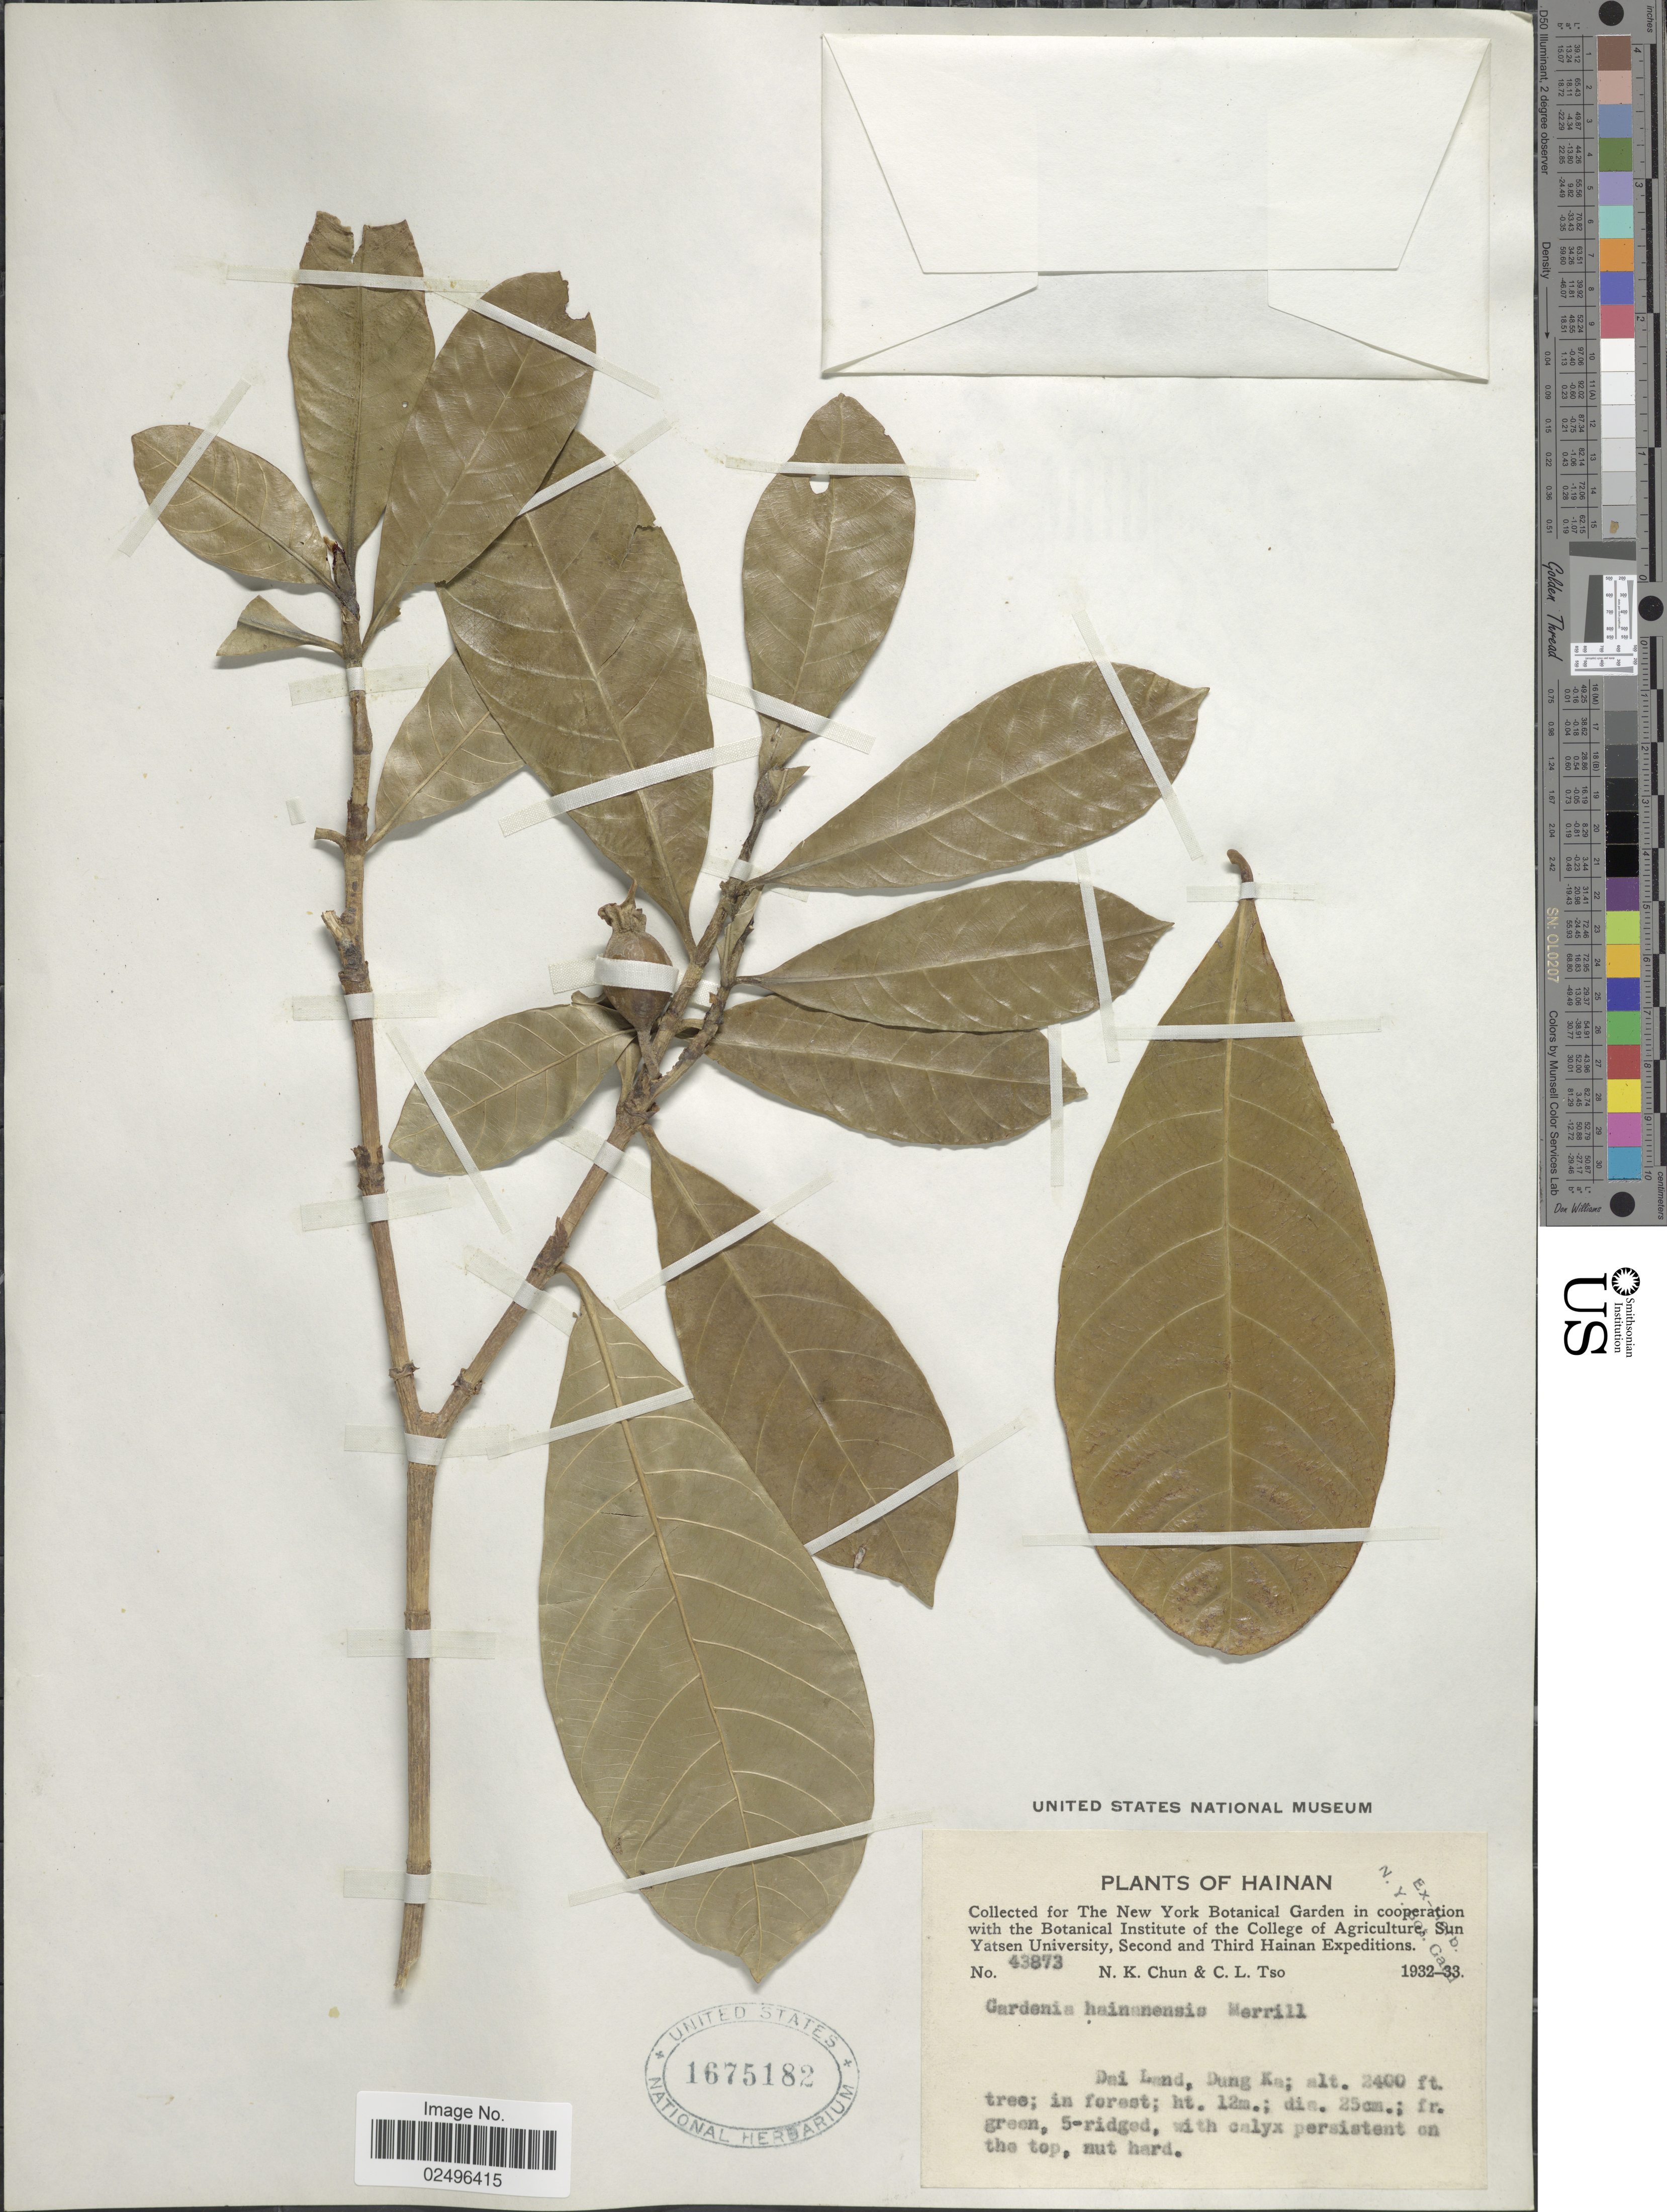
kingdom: Plantae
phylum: Tracheophyta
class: Magnoliopsida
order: Gentianales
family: Rubiaceae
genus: Gardenia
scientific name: Gardenia hainanensis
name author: Merr.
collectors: N. K. Chun & C. Tso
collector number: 43873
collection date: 1932/1933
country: China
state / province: Hainan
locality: Hainan, Dai Land, Dung Ka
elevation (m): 732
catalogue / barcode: US 1675182